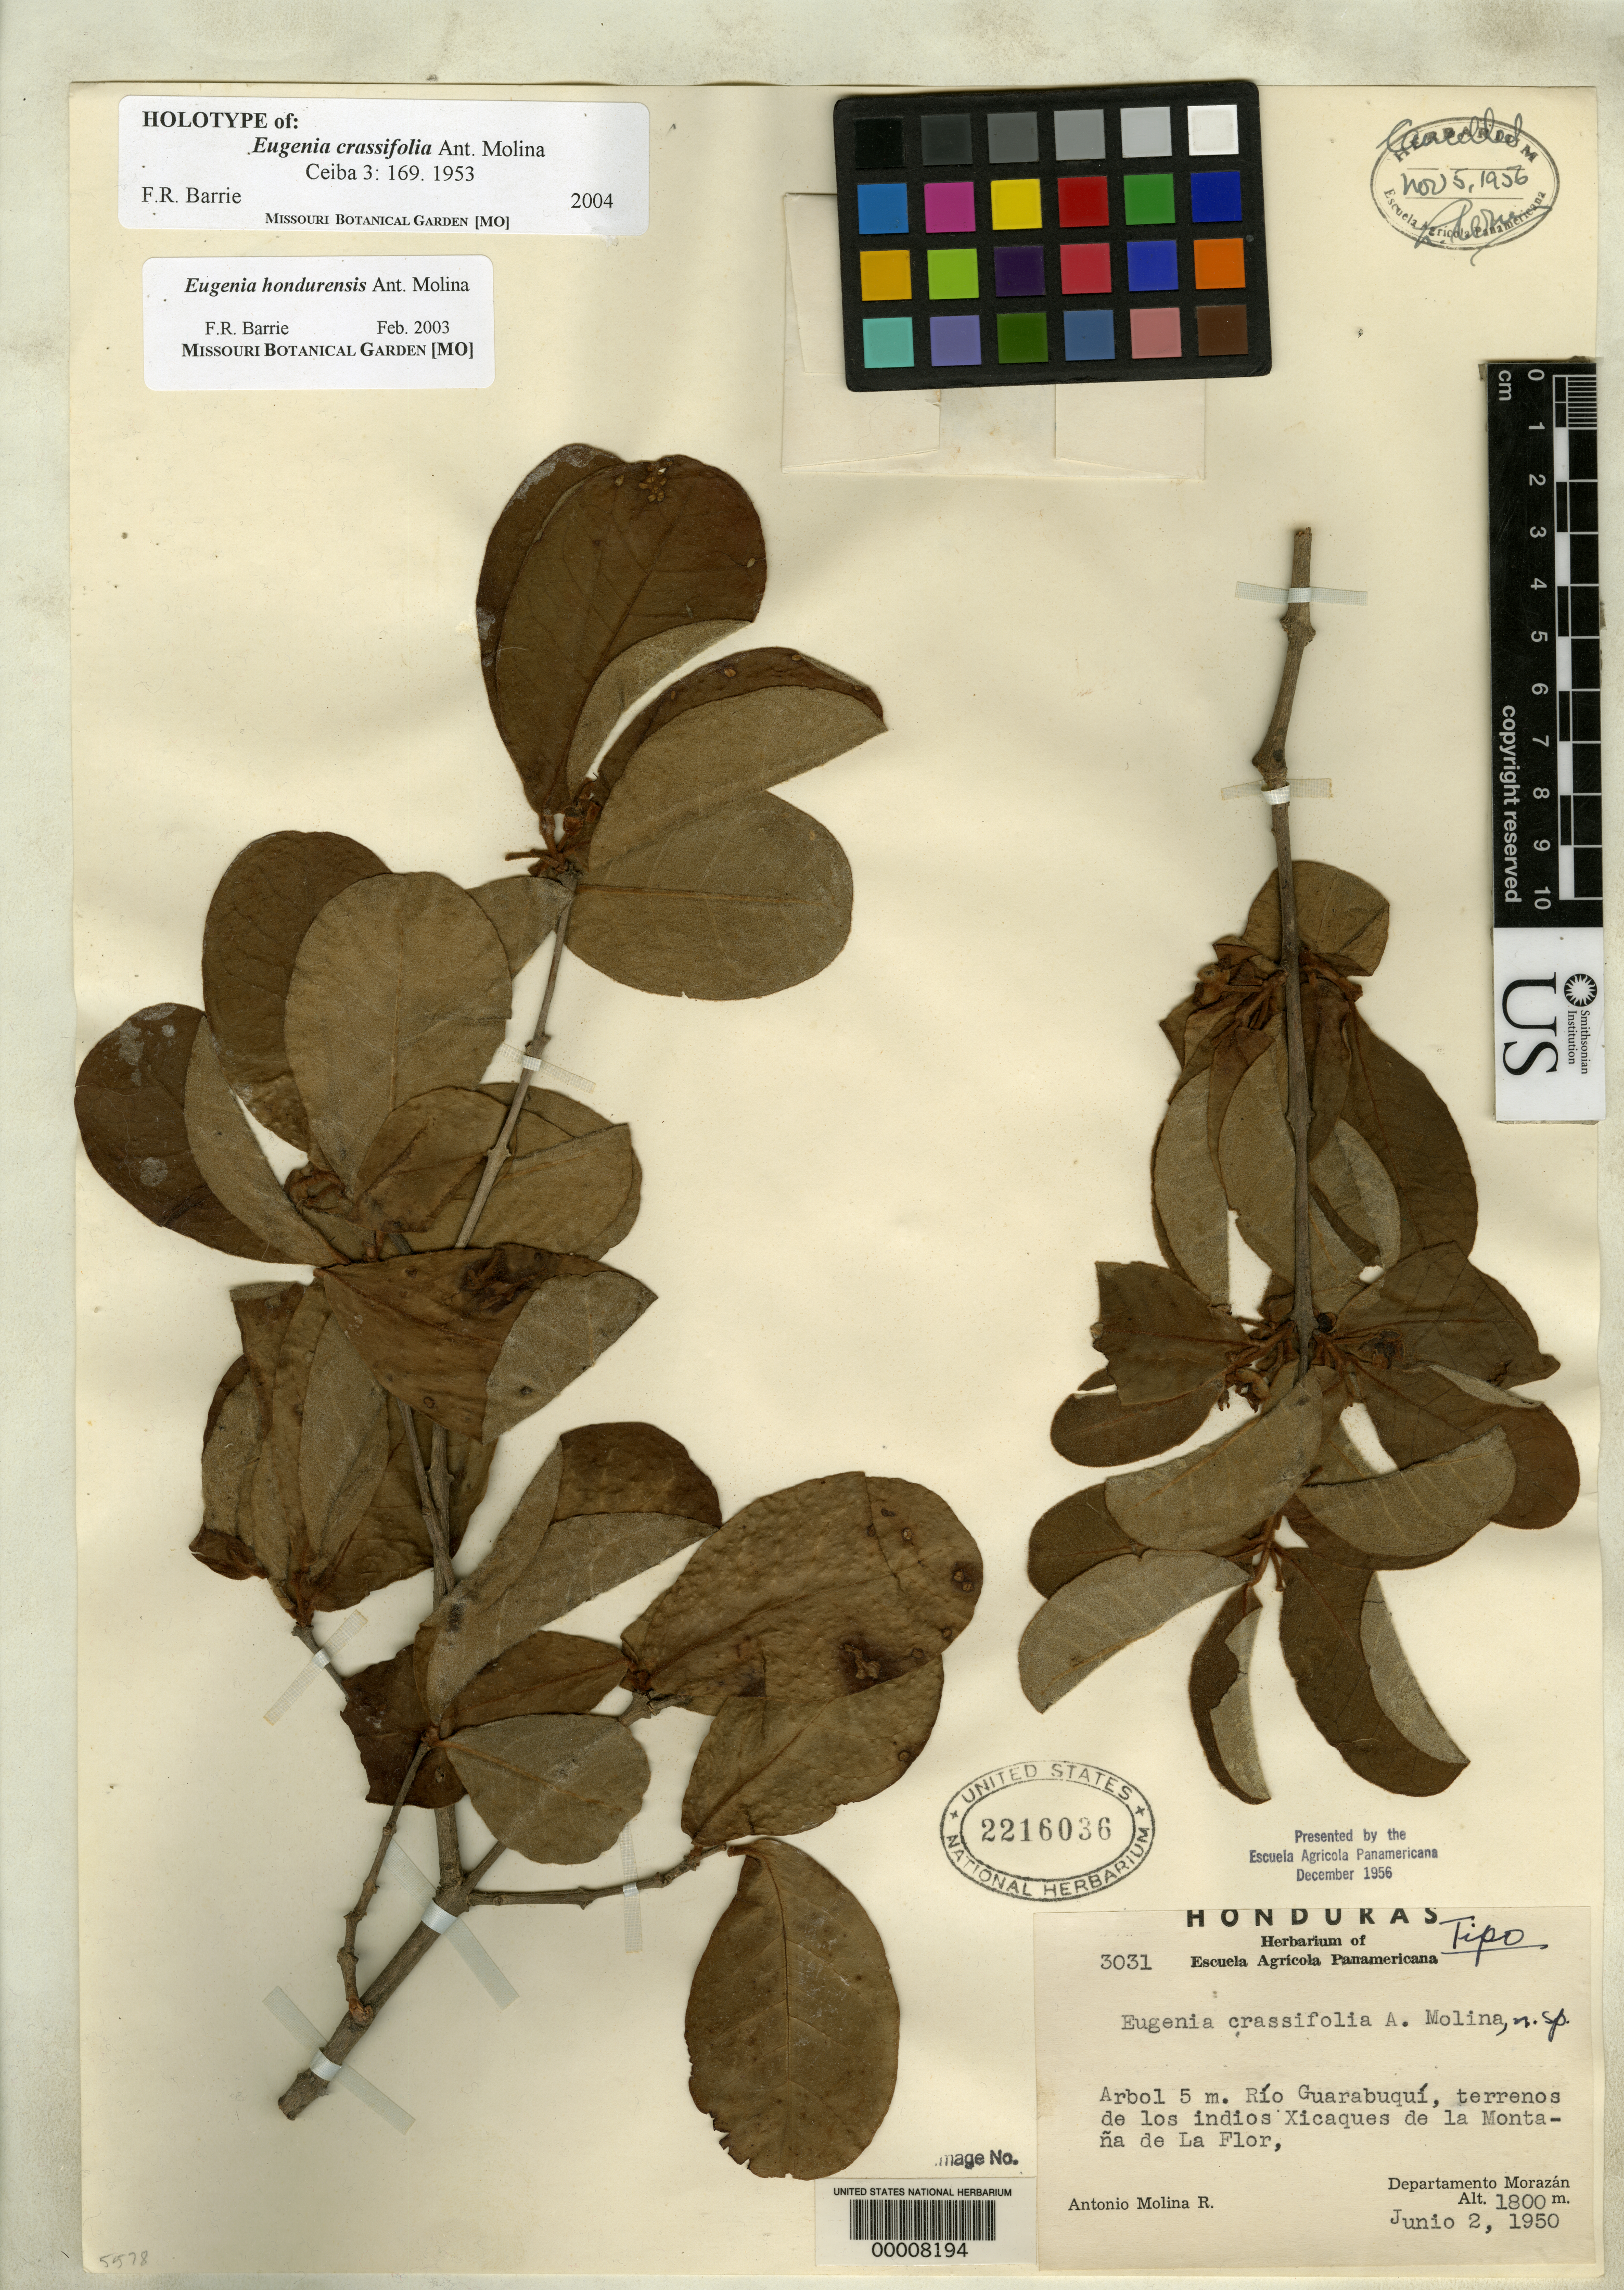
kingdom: Plantae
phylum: Tracheophyta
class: Magnoliopsida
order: Myrtales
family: Myrtaceae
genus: Eugenia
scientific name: Eugenia crassifolia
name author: Ant. Molina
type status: Holotype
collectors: A. Molina R.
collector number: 3031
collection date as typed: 02 Jun 1950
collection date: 1950-06-02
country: Honduras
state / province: Fco. Morazán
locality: Rio Guarabuqui, xiaques de Montana La Flor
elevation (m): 1800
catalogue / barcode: US 2216036